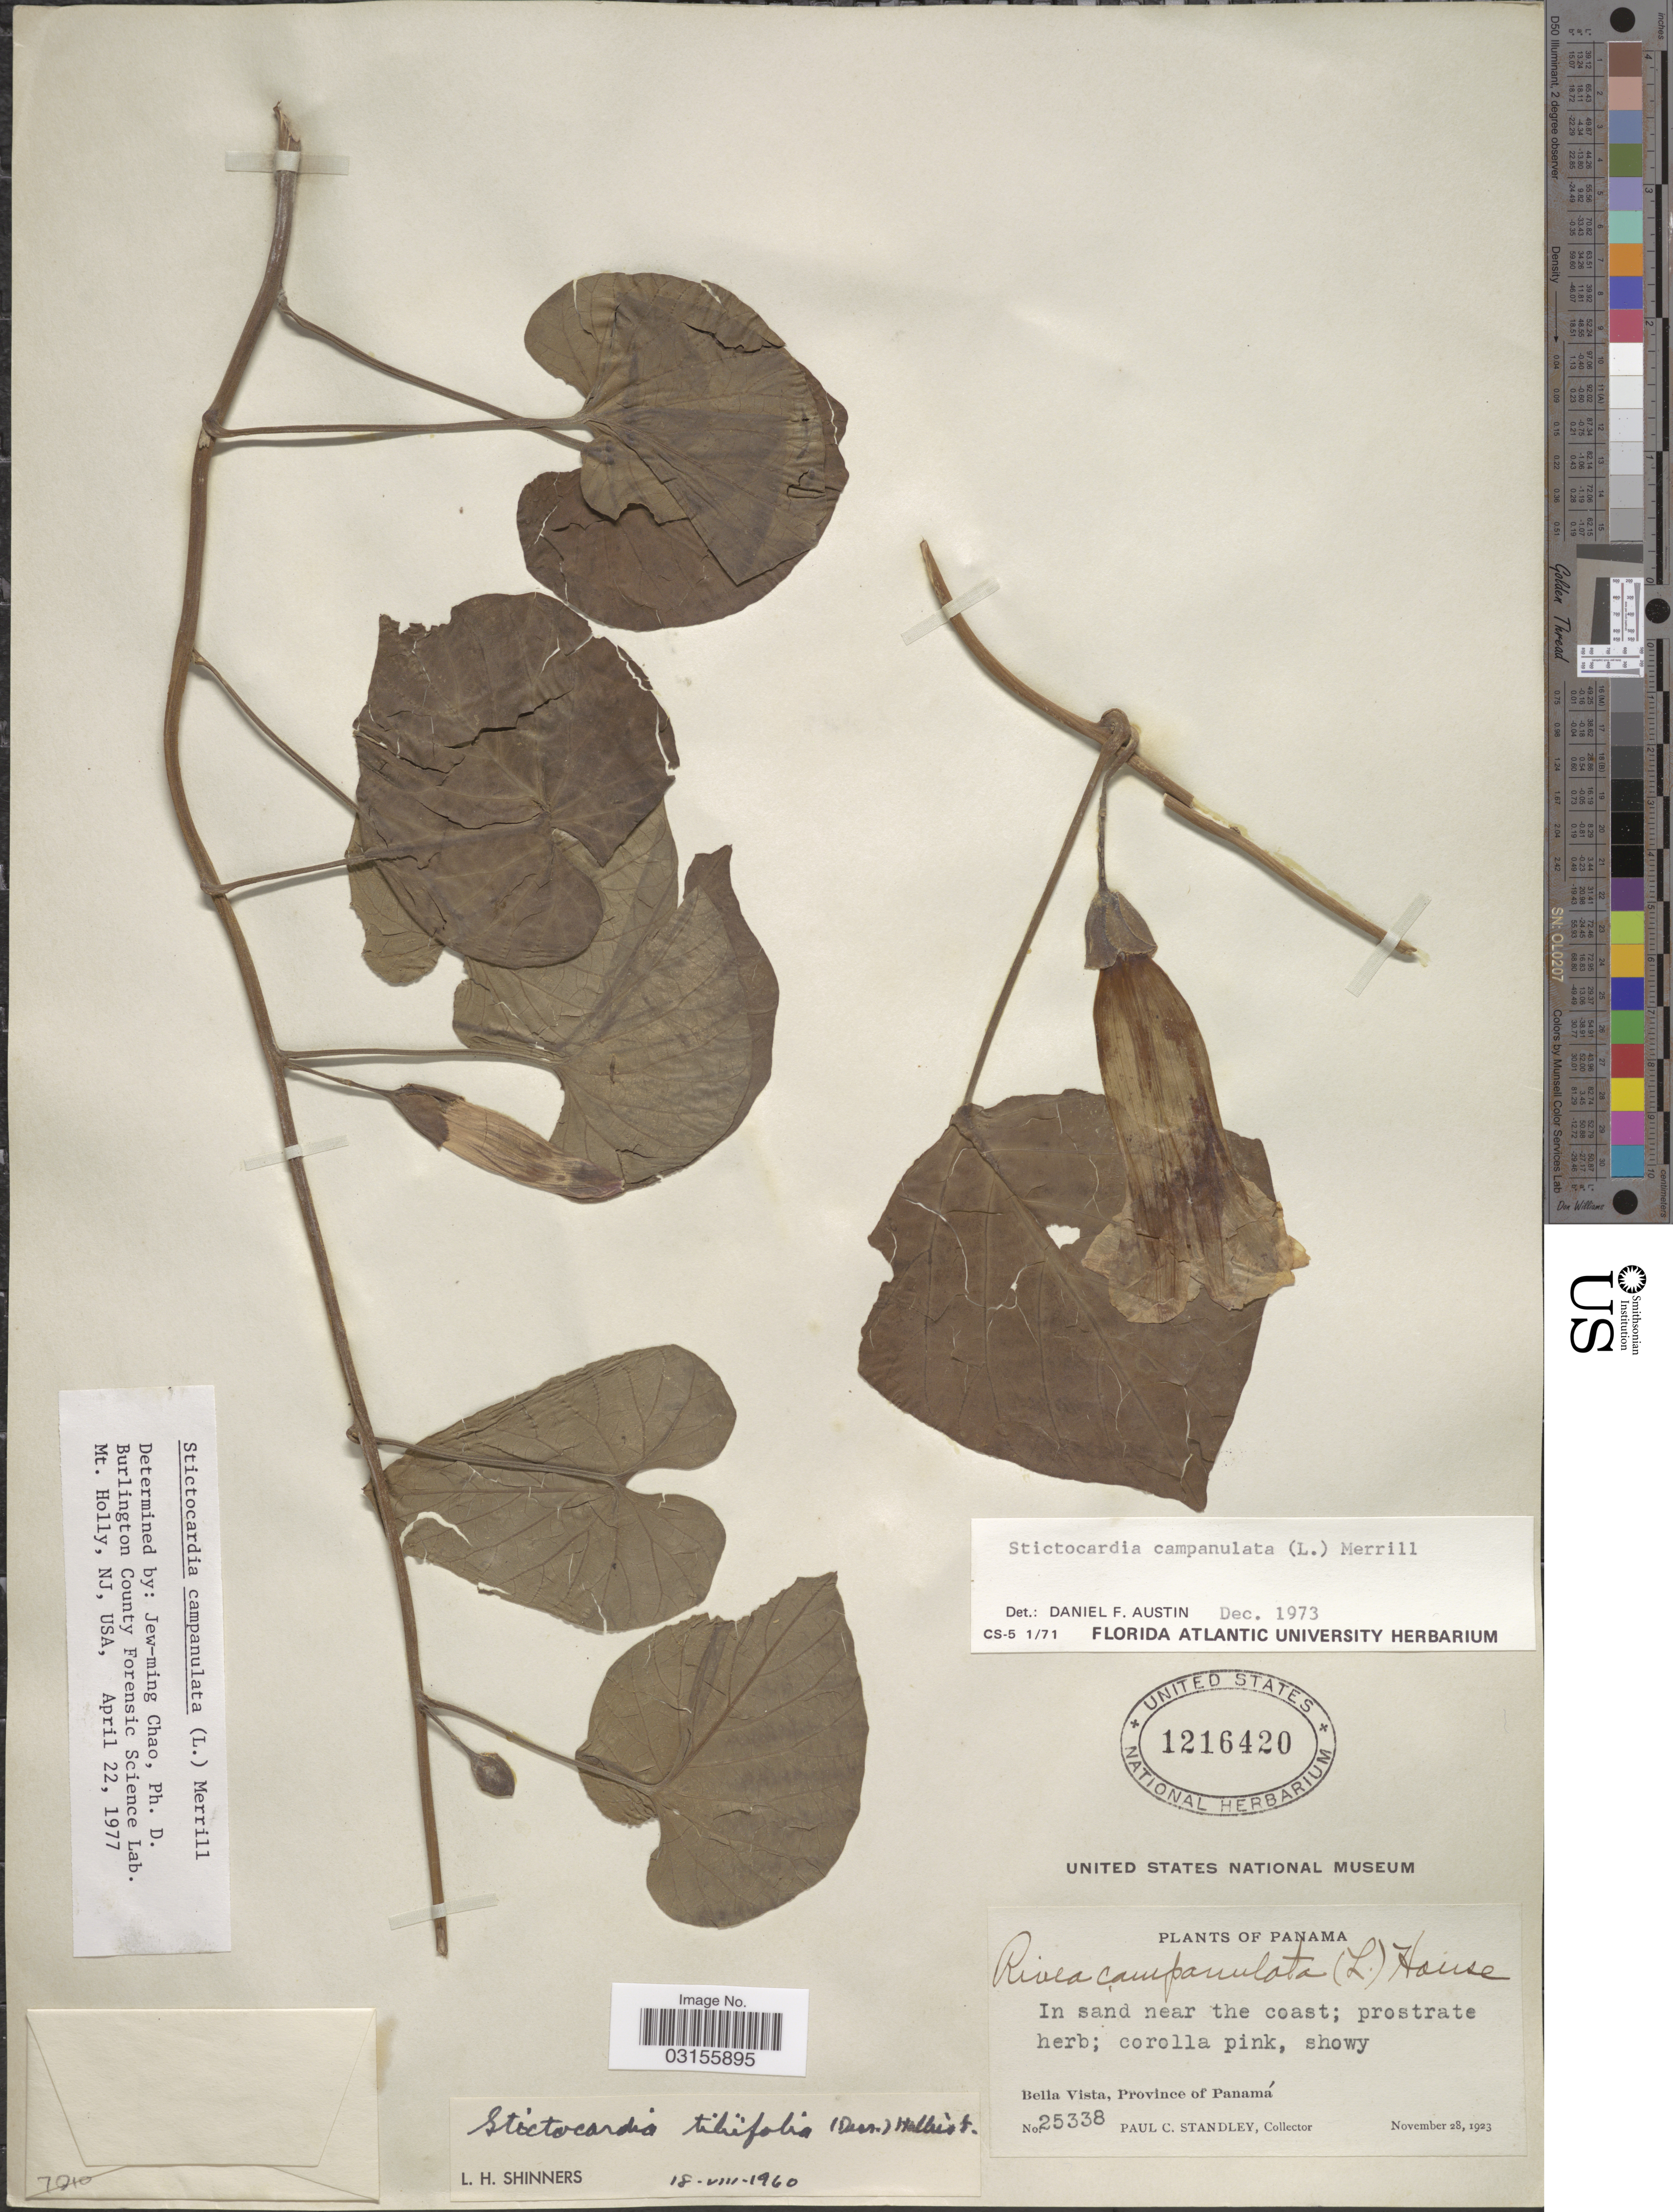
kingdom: Plantae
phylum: Tracheophyta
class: Magnoliopsida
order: Solanales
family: Convolvulaceae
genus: Stictocardia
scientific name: Stictocardia tiliifolia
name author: (Desr.) Hallier f.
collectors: P. C. Standley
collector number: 25338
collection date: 1923-11-28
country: Panama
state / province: Panamá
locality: Bella Vista.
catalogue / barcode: US 1216420